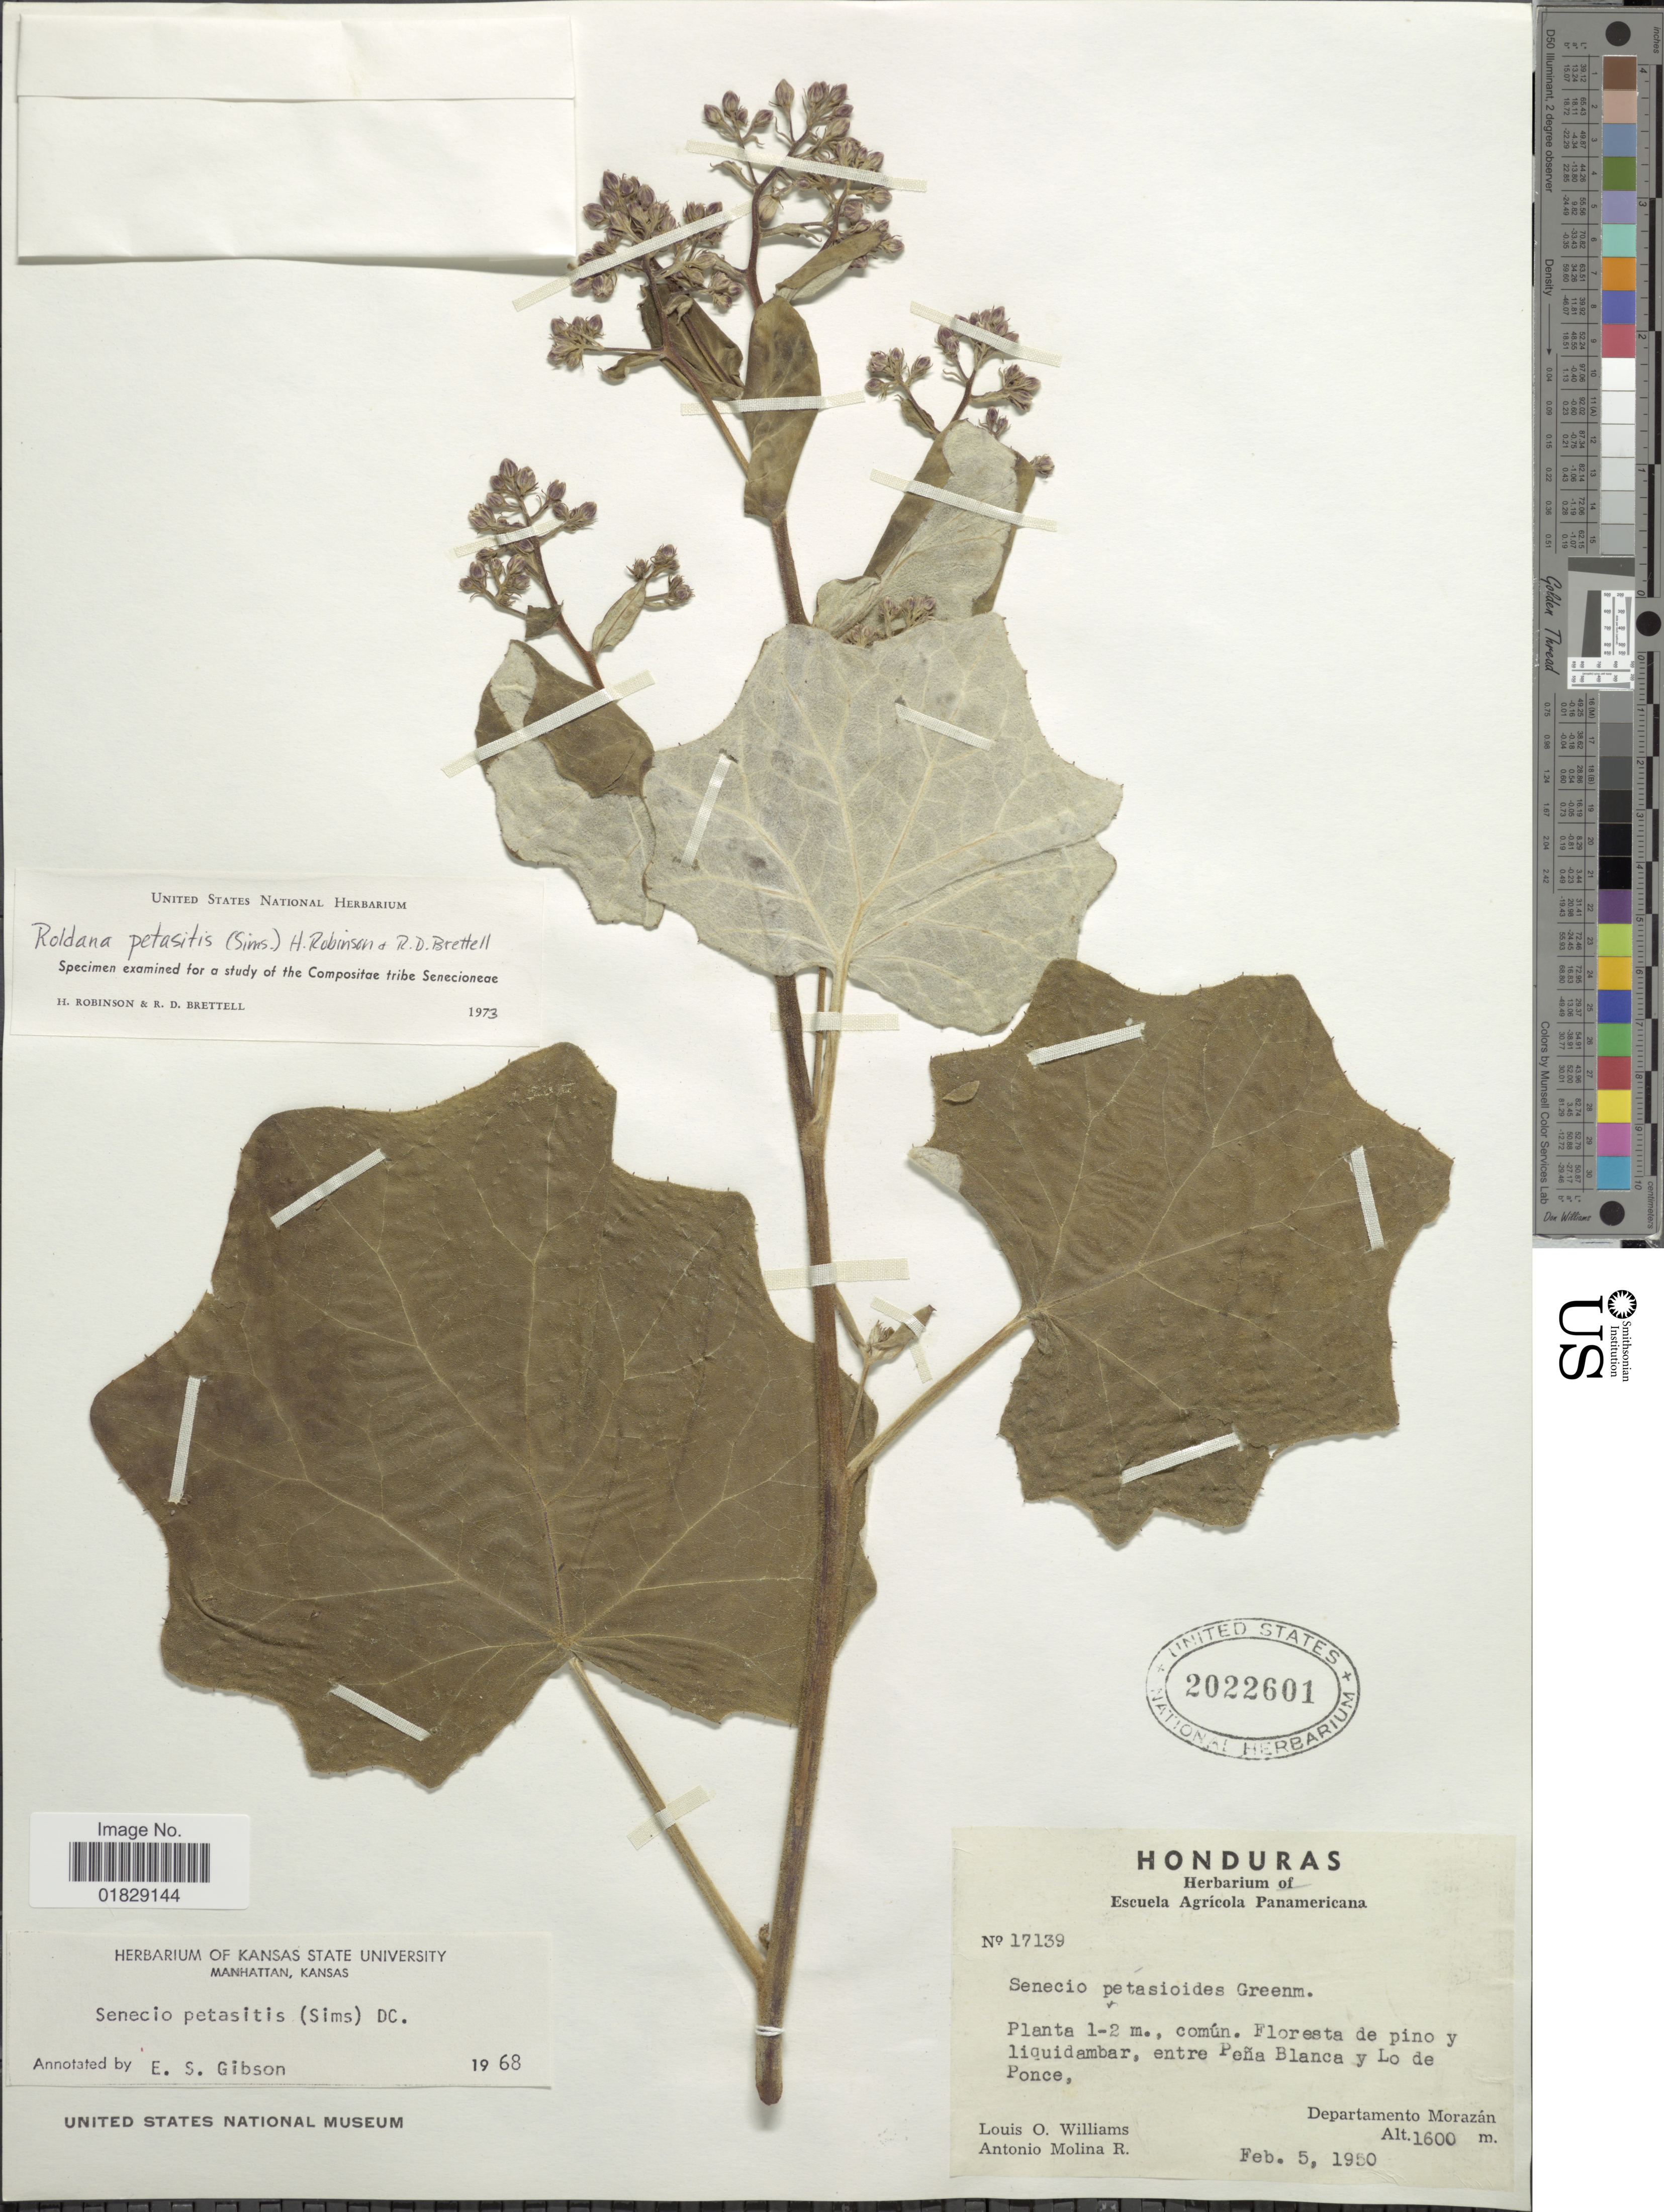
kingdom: Plantae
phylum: Tracheophyta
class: Magnoliopsida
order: Asterales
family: Asteraceae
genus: Roldana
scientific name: Roldana petasitis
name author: (Sims) H. Rob. & Brettell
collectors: L. O. Williams & A. Molina R.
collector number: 17139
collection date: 1950-02-05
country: Honduras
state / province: Fco. Morazán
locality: Entre Peña Blanca y Lo de Ponce, Departamento Morazán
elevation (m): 1600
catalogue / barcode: US 2022601